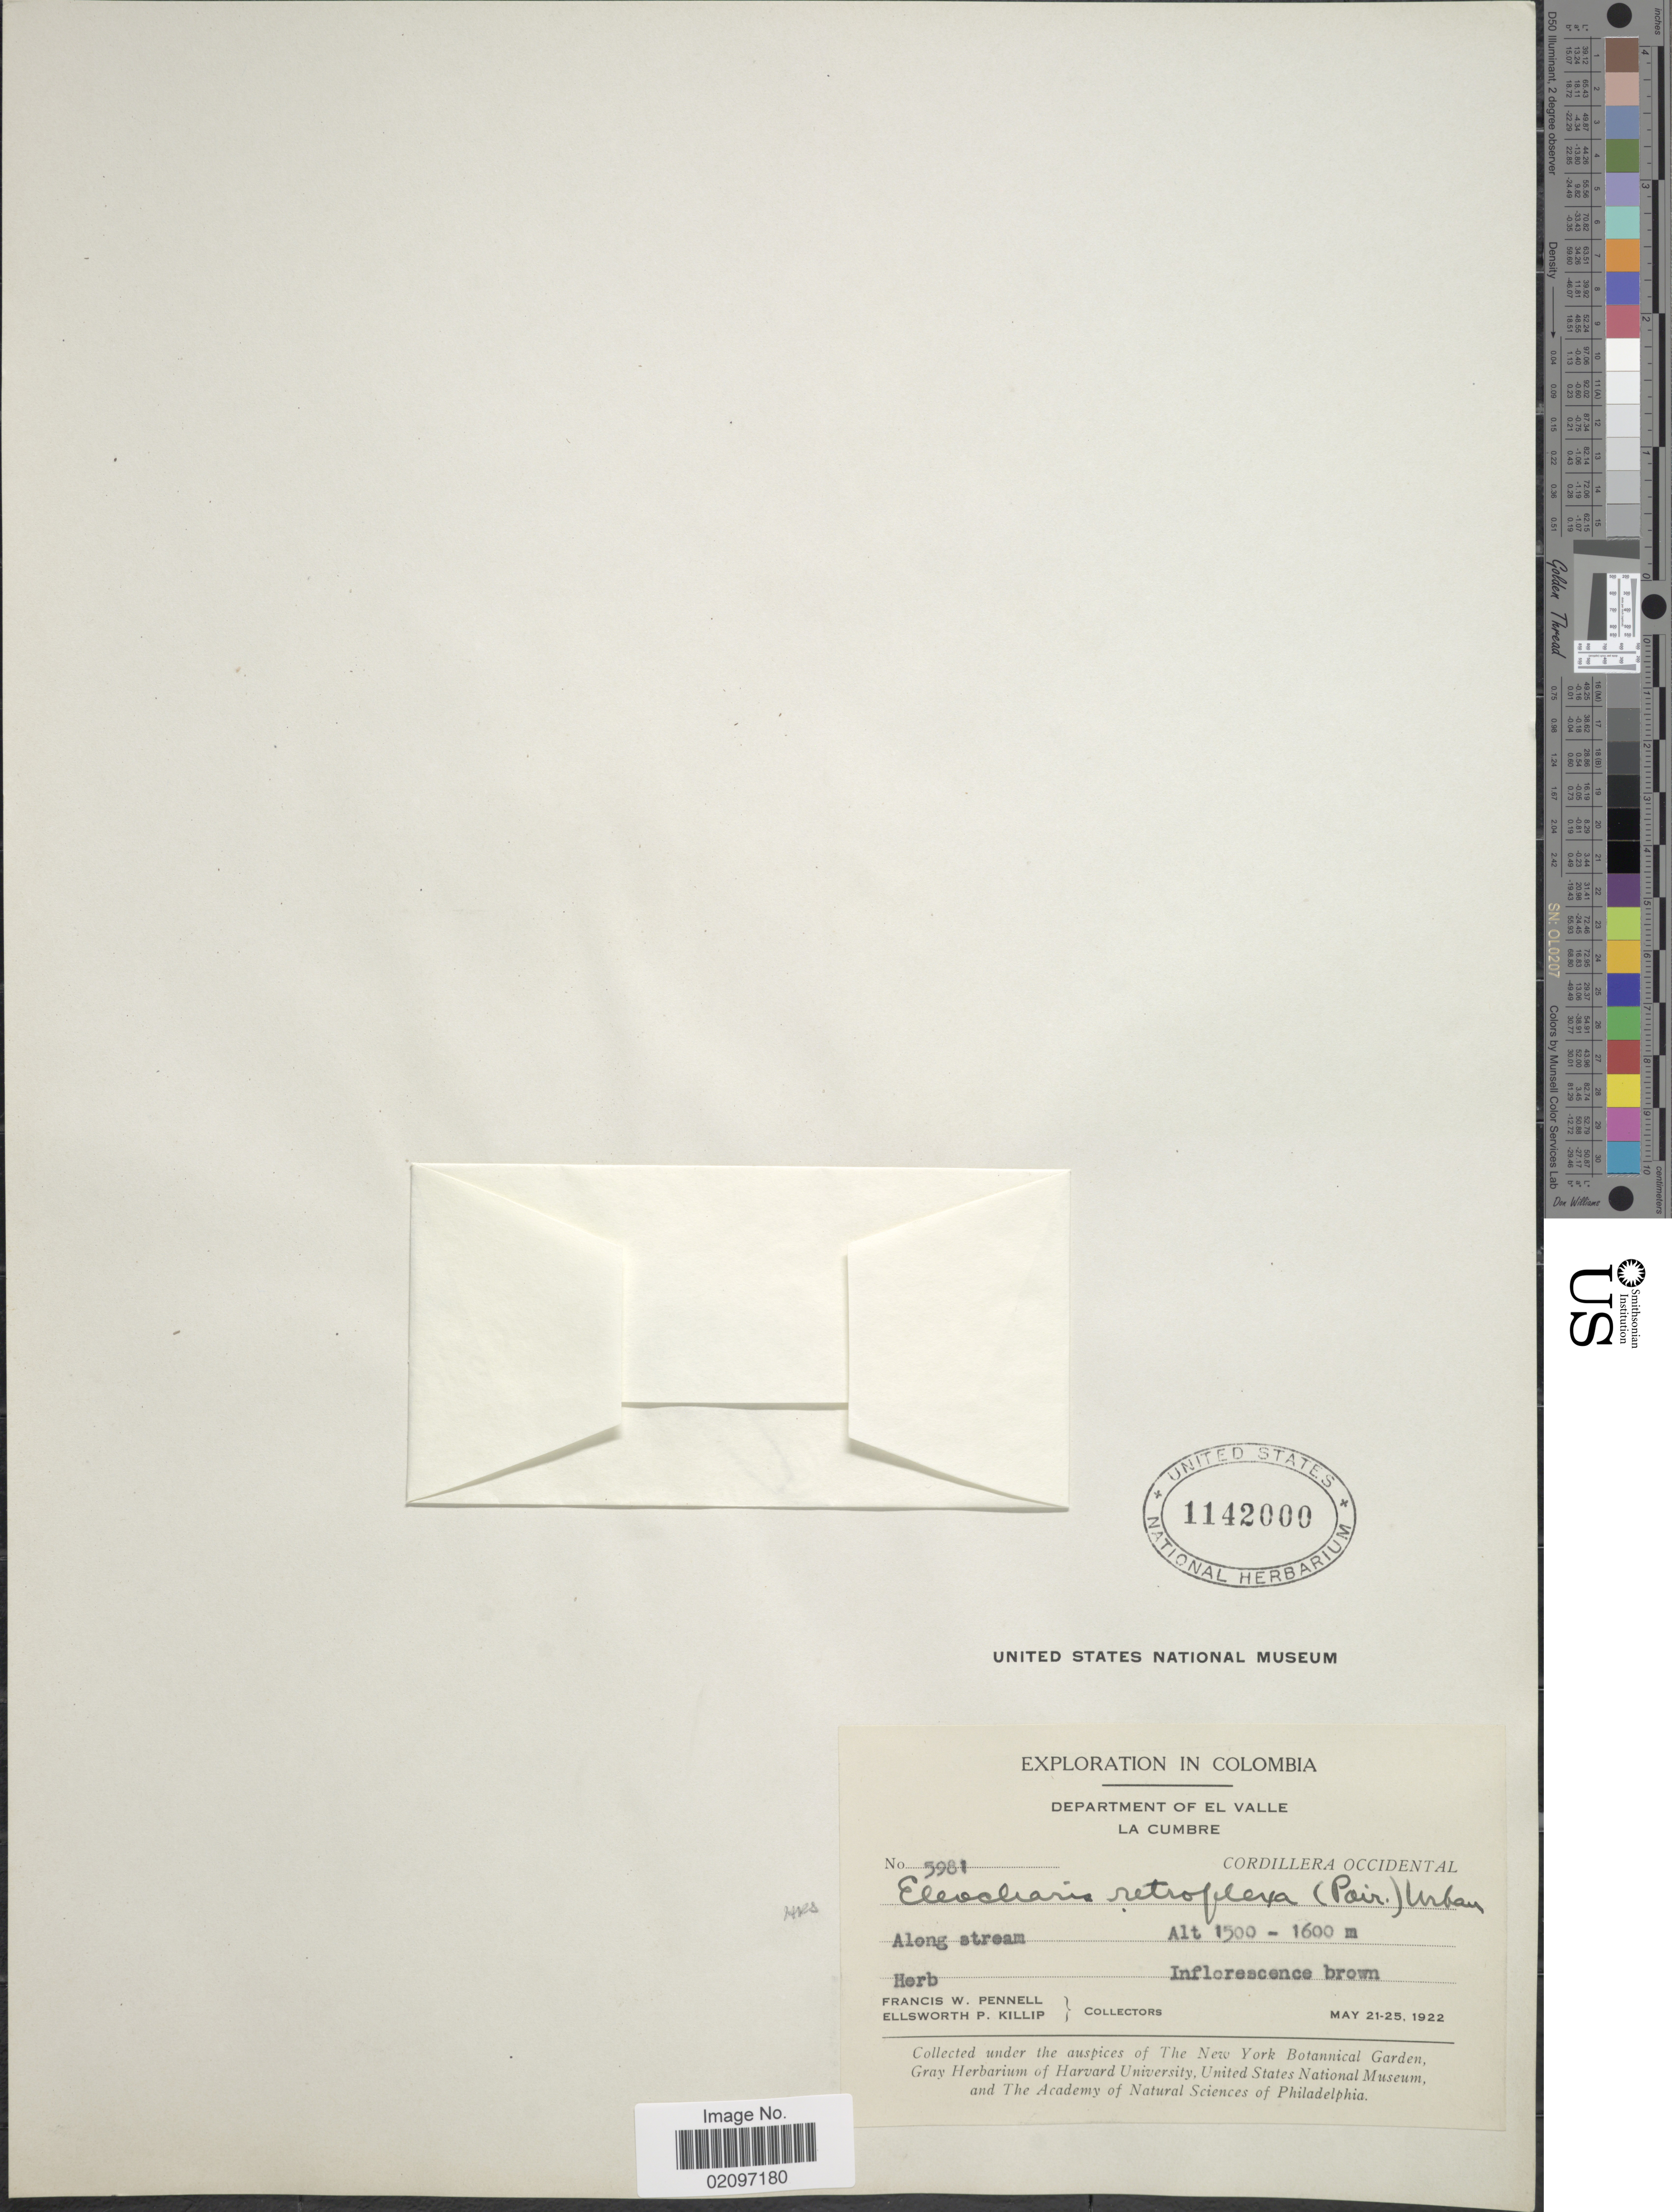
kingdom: Plantae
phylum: Tracheophyta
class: Liliopsida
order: Poales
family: Cyperaceae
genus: Eleocharis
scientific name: Eleocharis retroflexa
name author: (Poir.) Urb.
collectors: F. W. Pennell & E. P. Killip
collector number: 5981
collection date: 1922-05-21/1922-05-25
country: Colombia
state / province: Valle del Cauca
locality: Department of El Valle, La Cumbre, Cordillera Occidental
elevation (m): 1500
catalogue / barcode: US 1142000